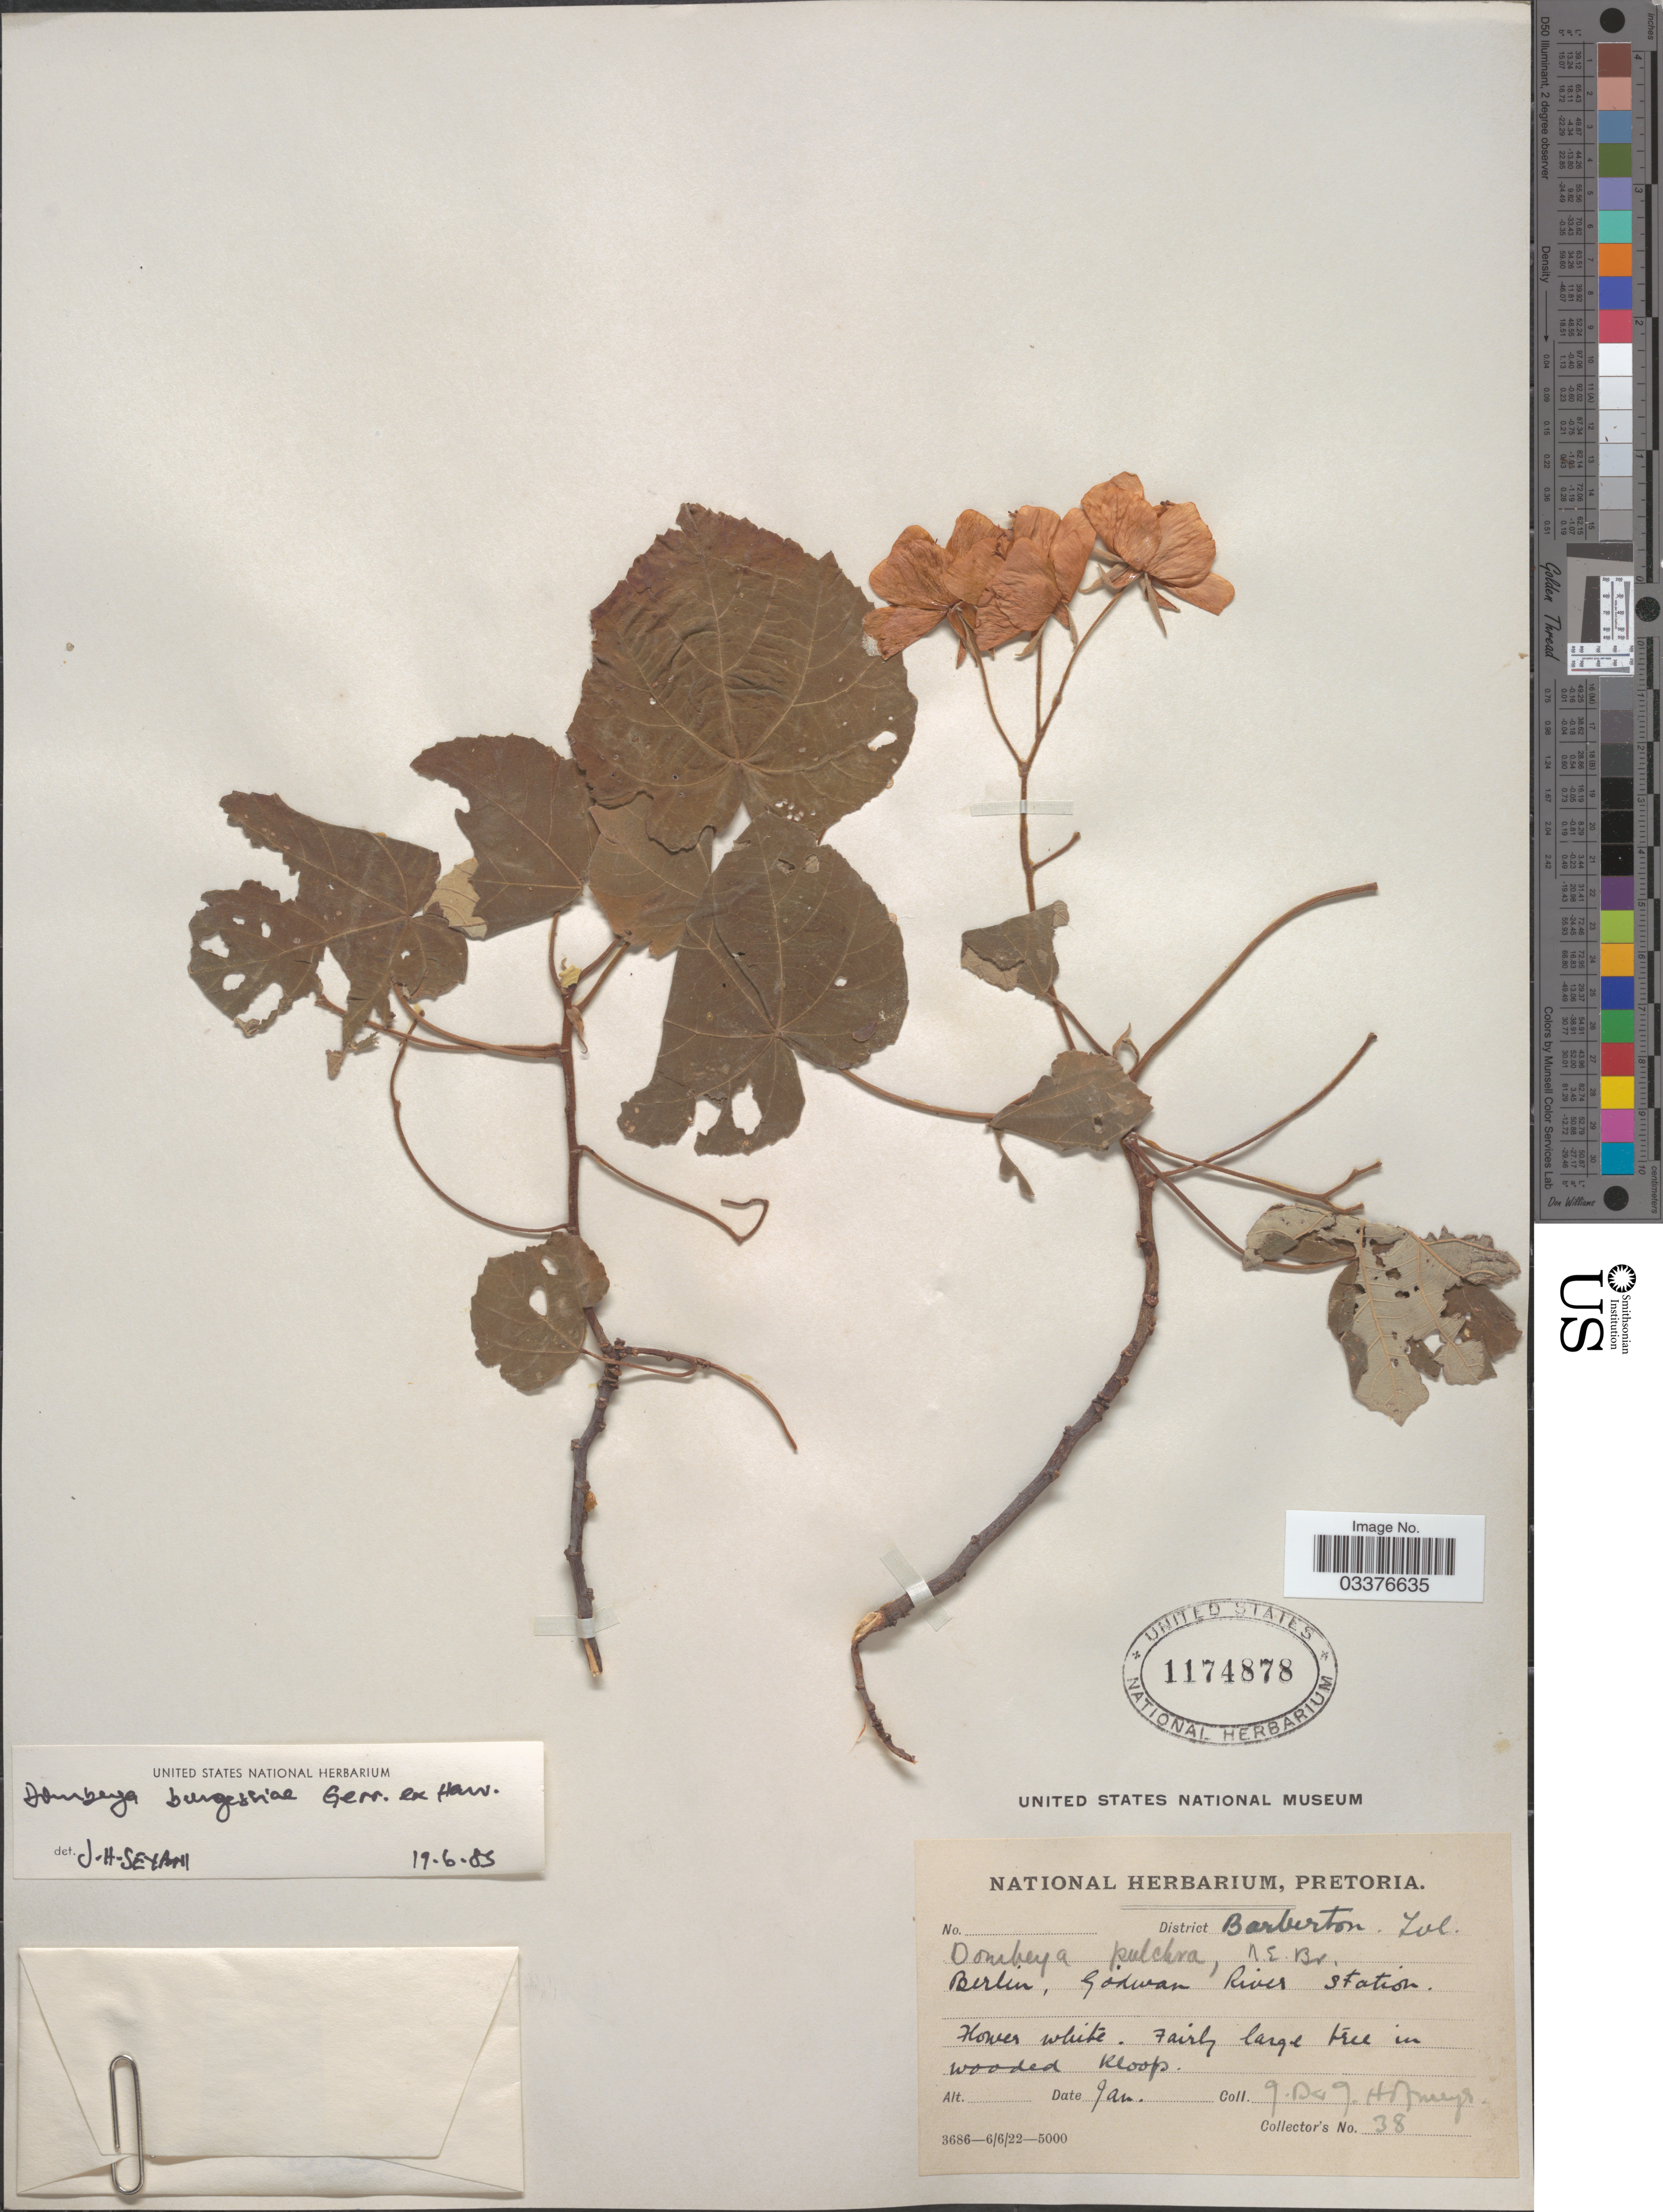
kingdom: Plantae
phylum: Tracheophyta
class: Magnoliopsida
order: Malvales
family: Malvaceae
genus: Dombeya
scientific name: Dombeya burgessiae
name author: Gerrard ex Harv.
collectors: Hofmeyr & Collector illegible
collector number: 38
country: South Africa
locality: District Barberton, Tvl. Berlin, Godwan River Station.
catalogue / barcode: US 1174878